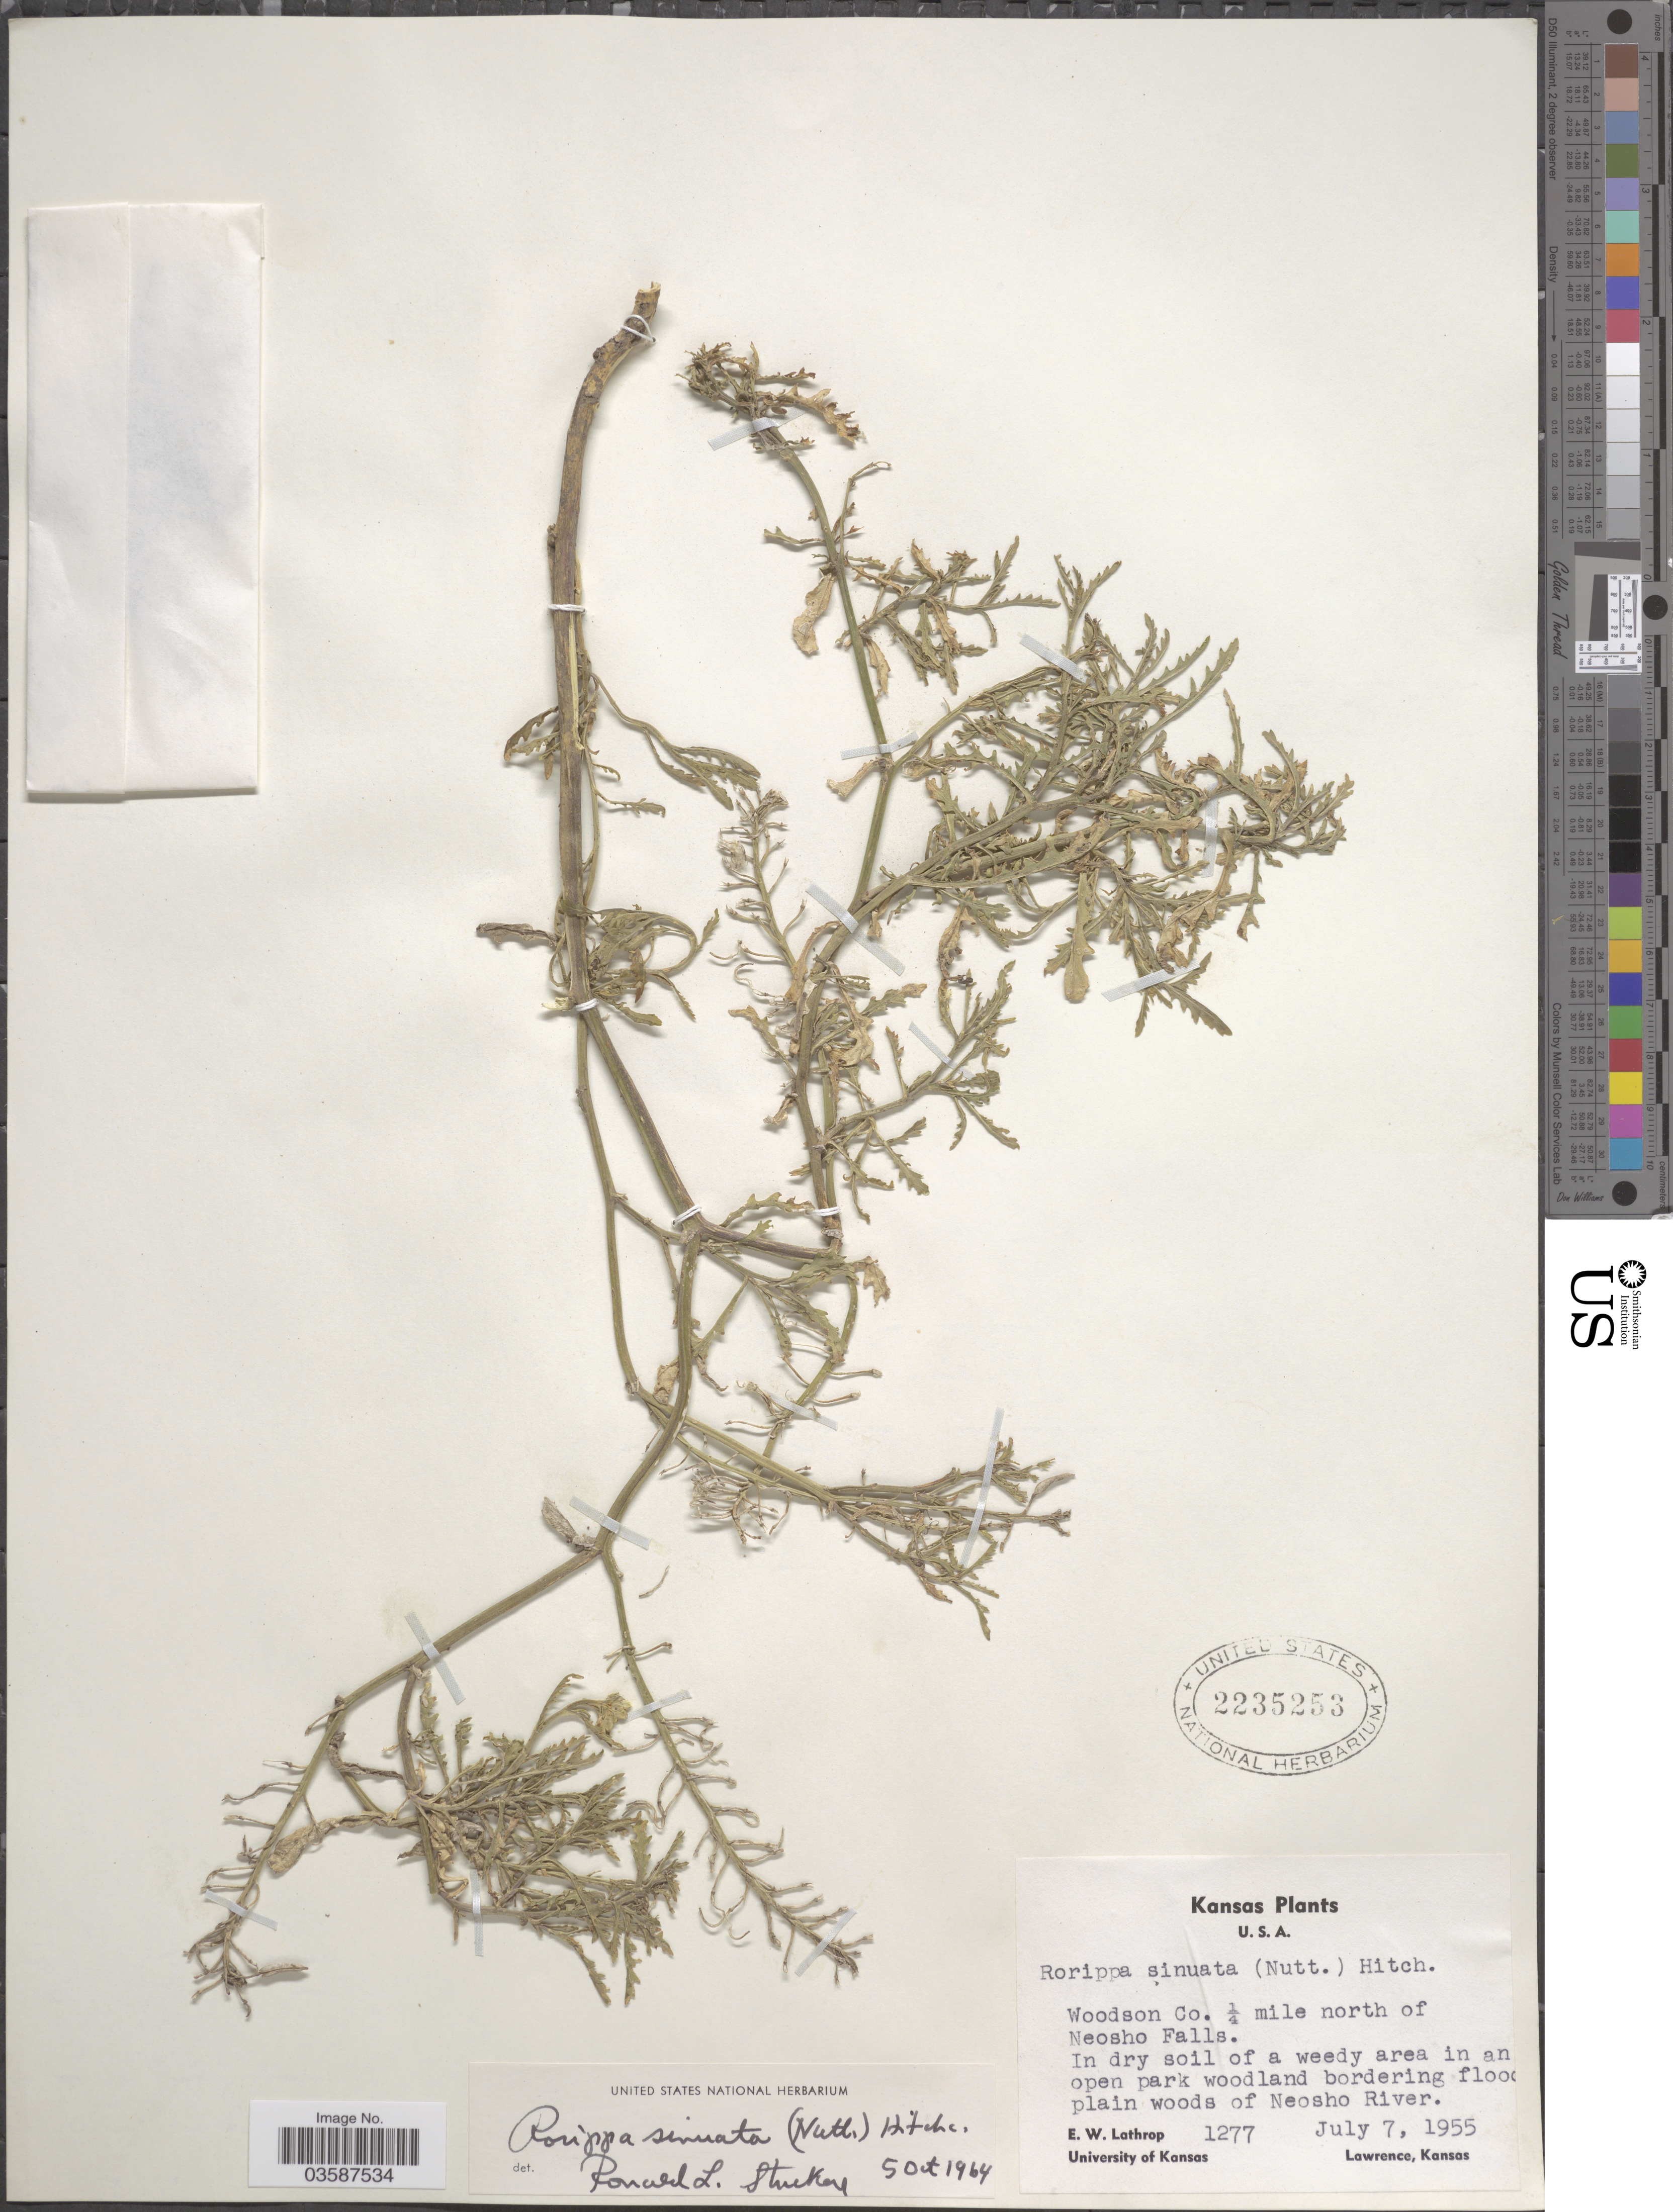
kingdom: Plantae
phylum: Tracheophyta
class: Magnoliopsida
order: Brassicales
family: Brassicaceae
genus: Rorippa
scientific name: Rorippa sinuata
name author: (Nutt.) Hitchc.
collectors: E. W. Lathrop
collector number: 1277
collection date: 1955-07-07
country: United States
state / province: Kansas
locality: Woodson Co. ¼ mile north of Neosho Falls. In dry soil of a weedy area in an open park woodland bordering flood plain woods of Neosho River.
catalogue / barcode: US 2235253